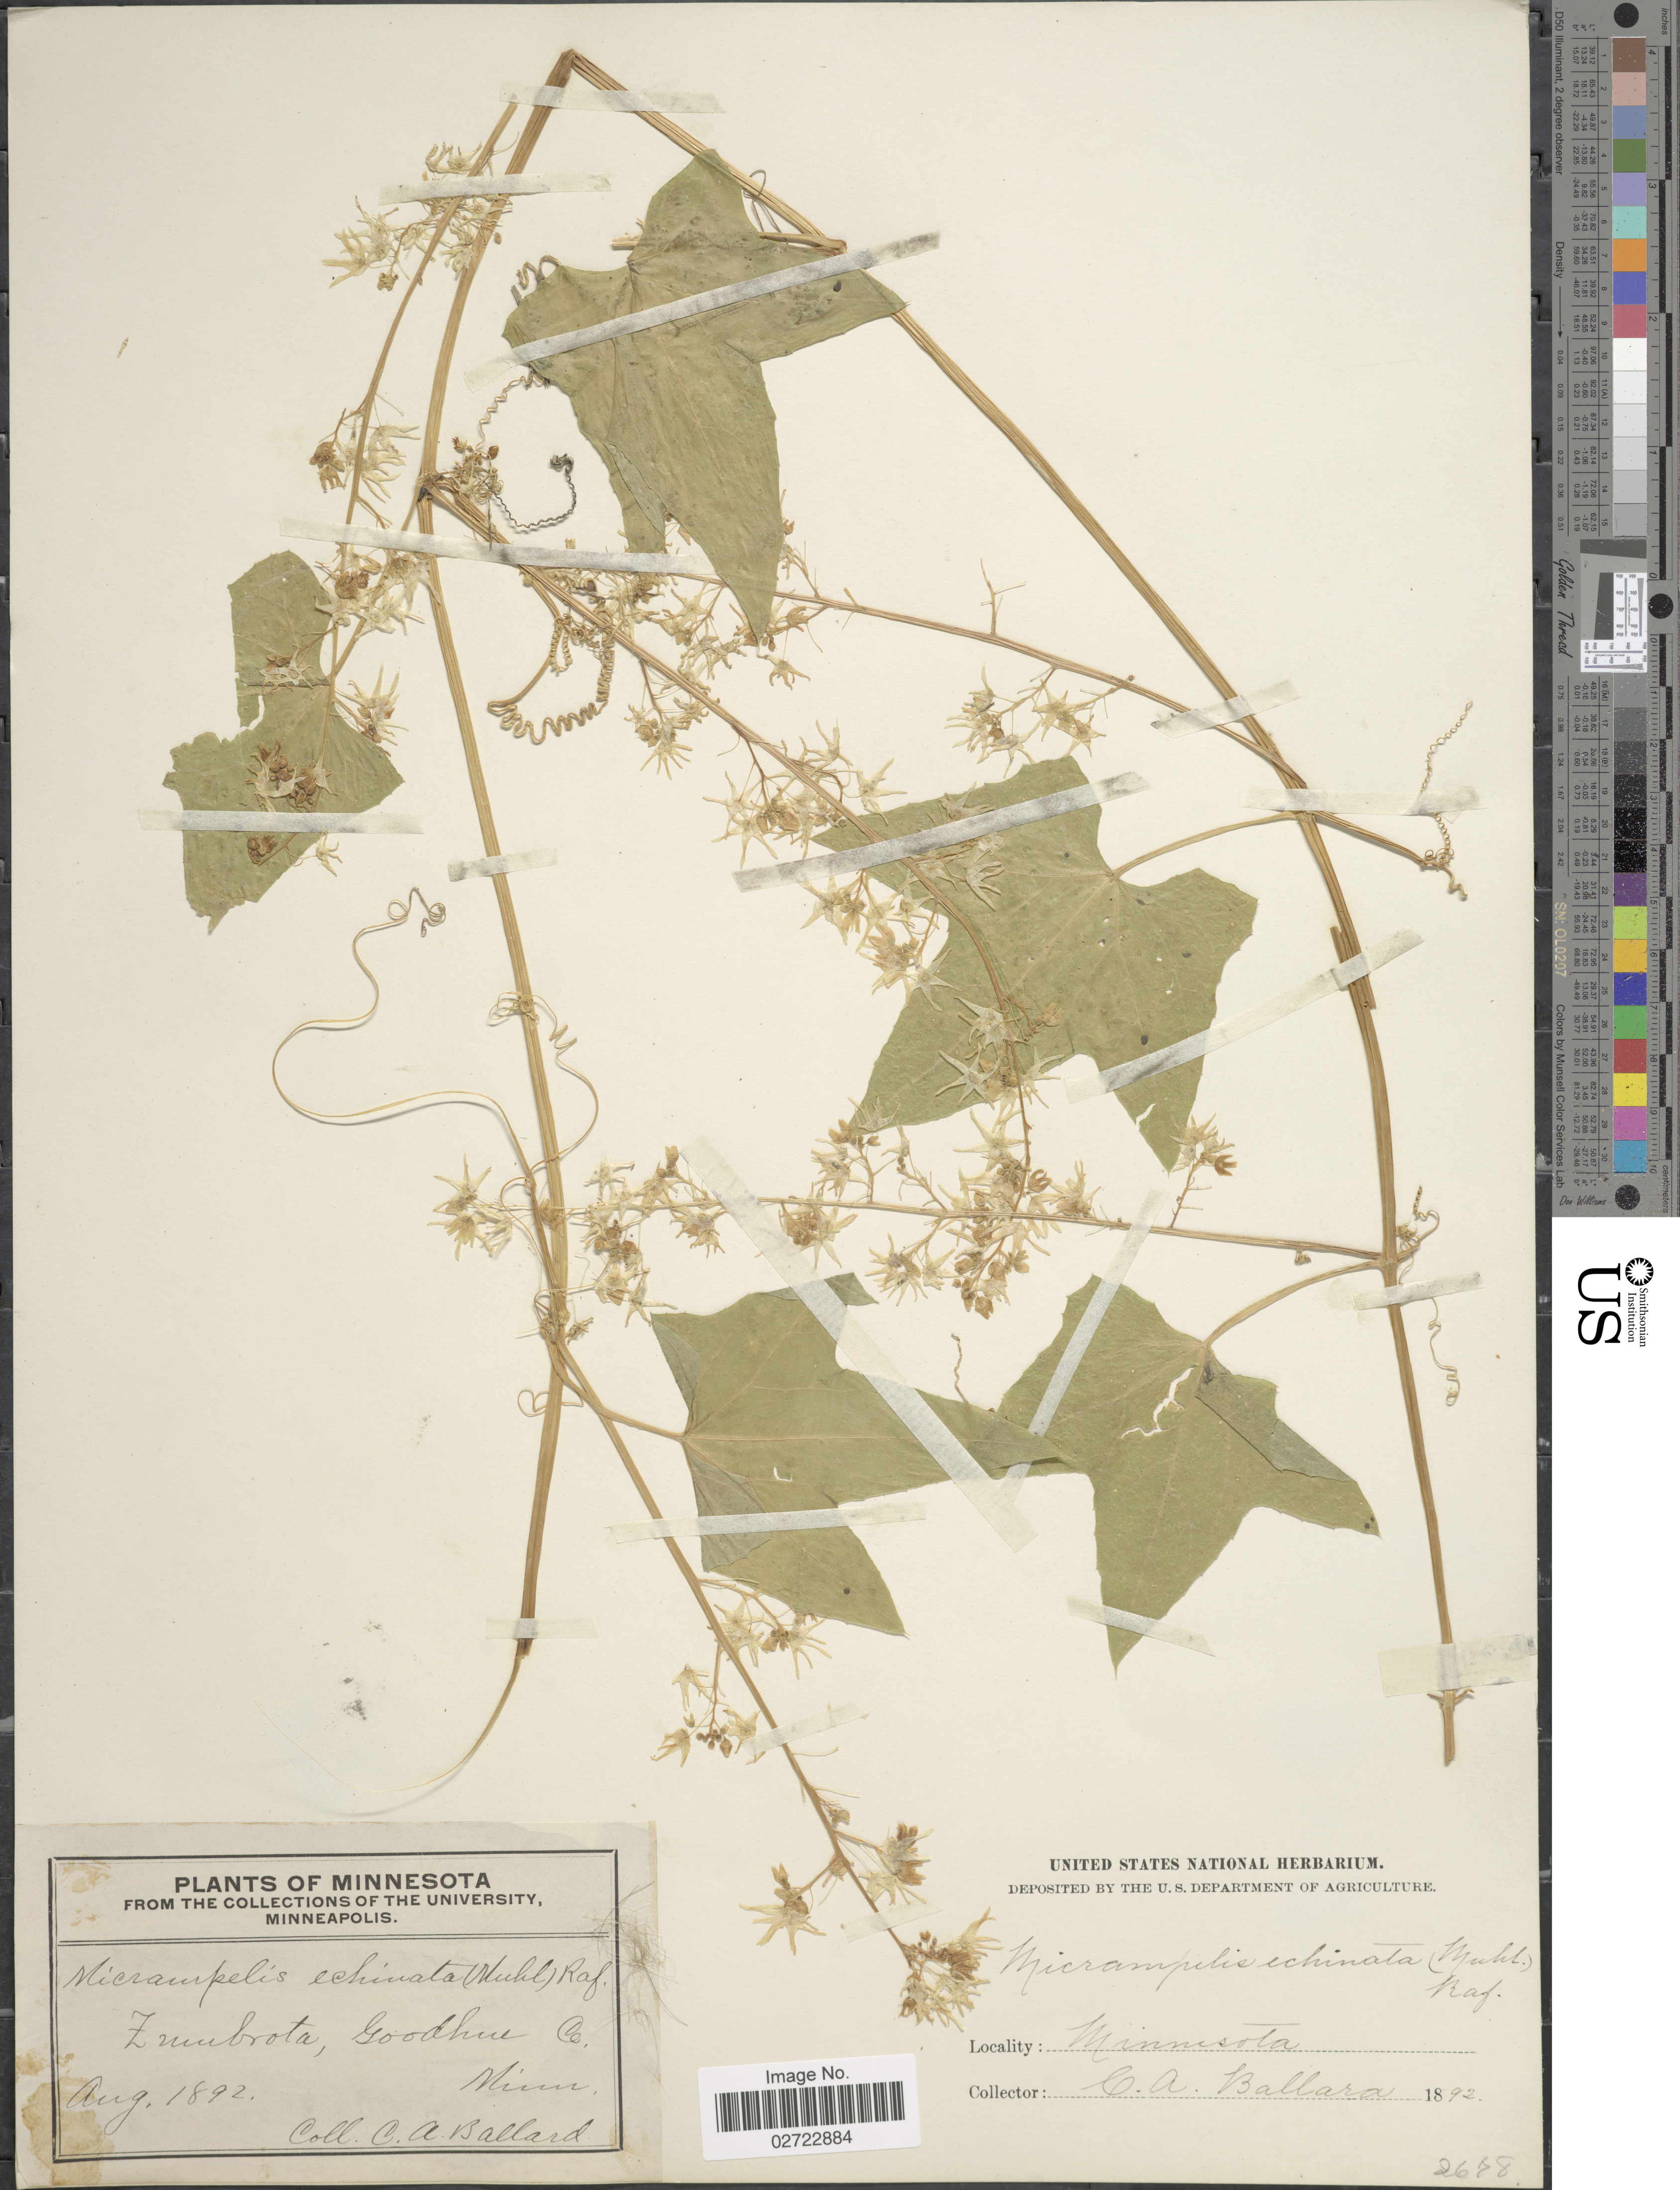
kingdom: Plantae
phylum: Tracheophyta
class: Magnoliopsida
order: Cucurbitales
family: Cucurbitaceae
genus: Echinocystis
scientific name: Echinocystis lobata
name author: (Michx.) Torr. & A. Gray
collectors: C. A. Ballard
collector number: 2678?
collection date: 1892-08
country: United States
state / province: Minnesota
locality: Zumbrota, Goodhue Co.